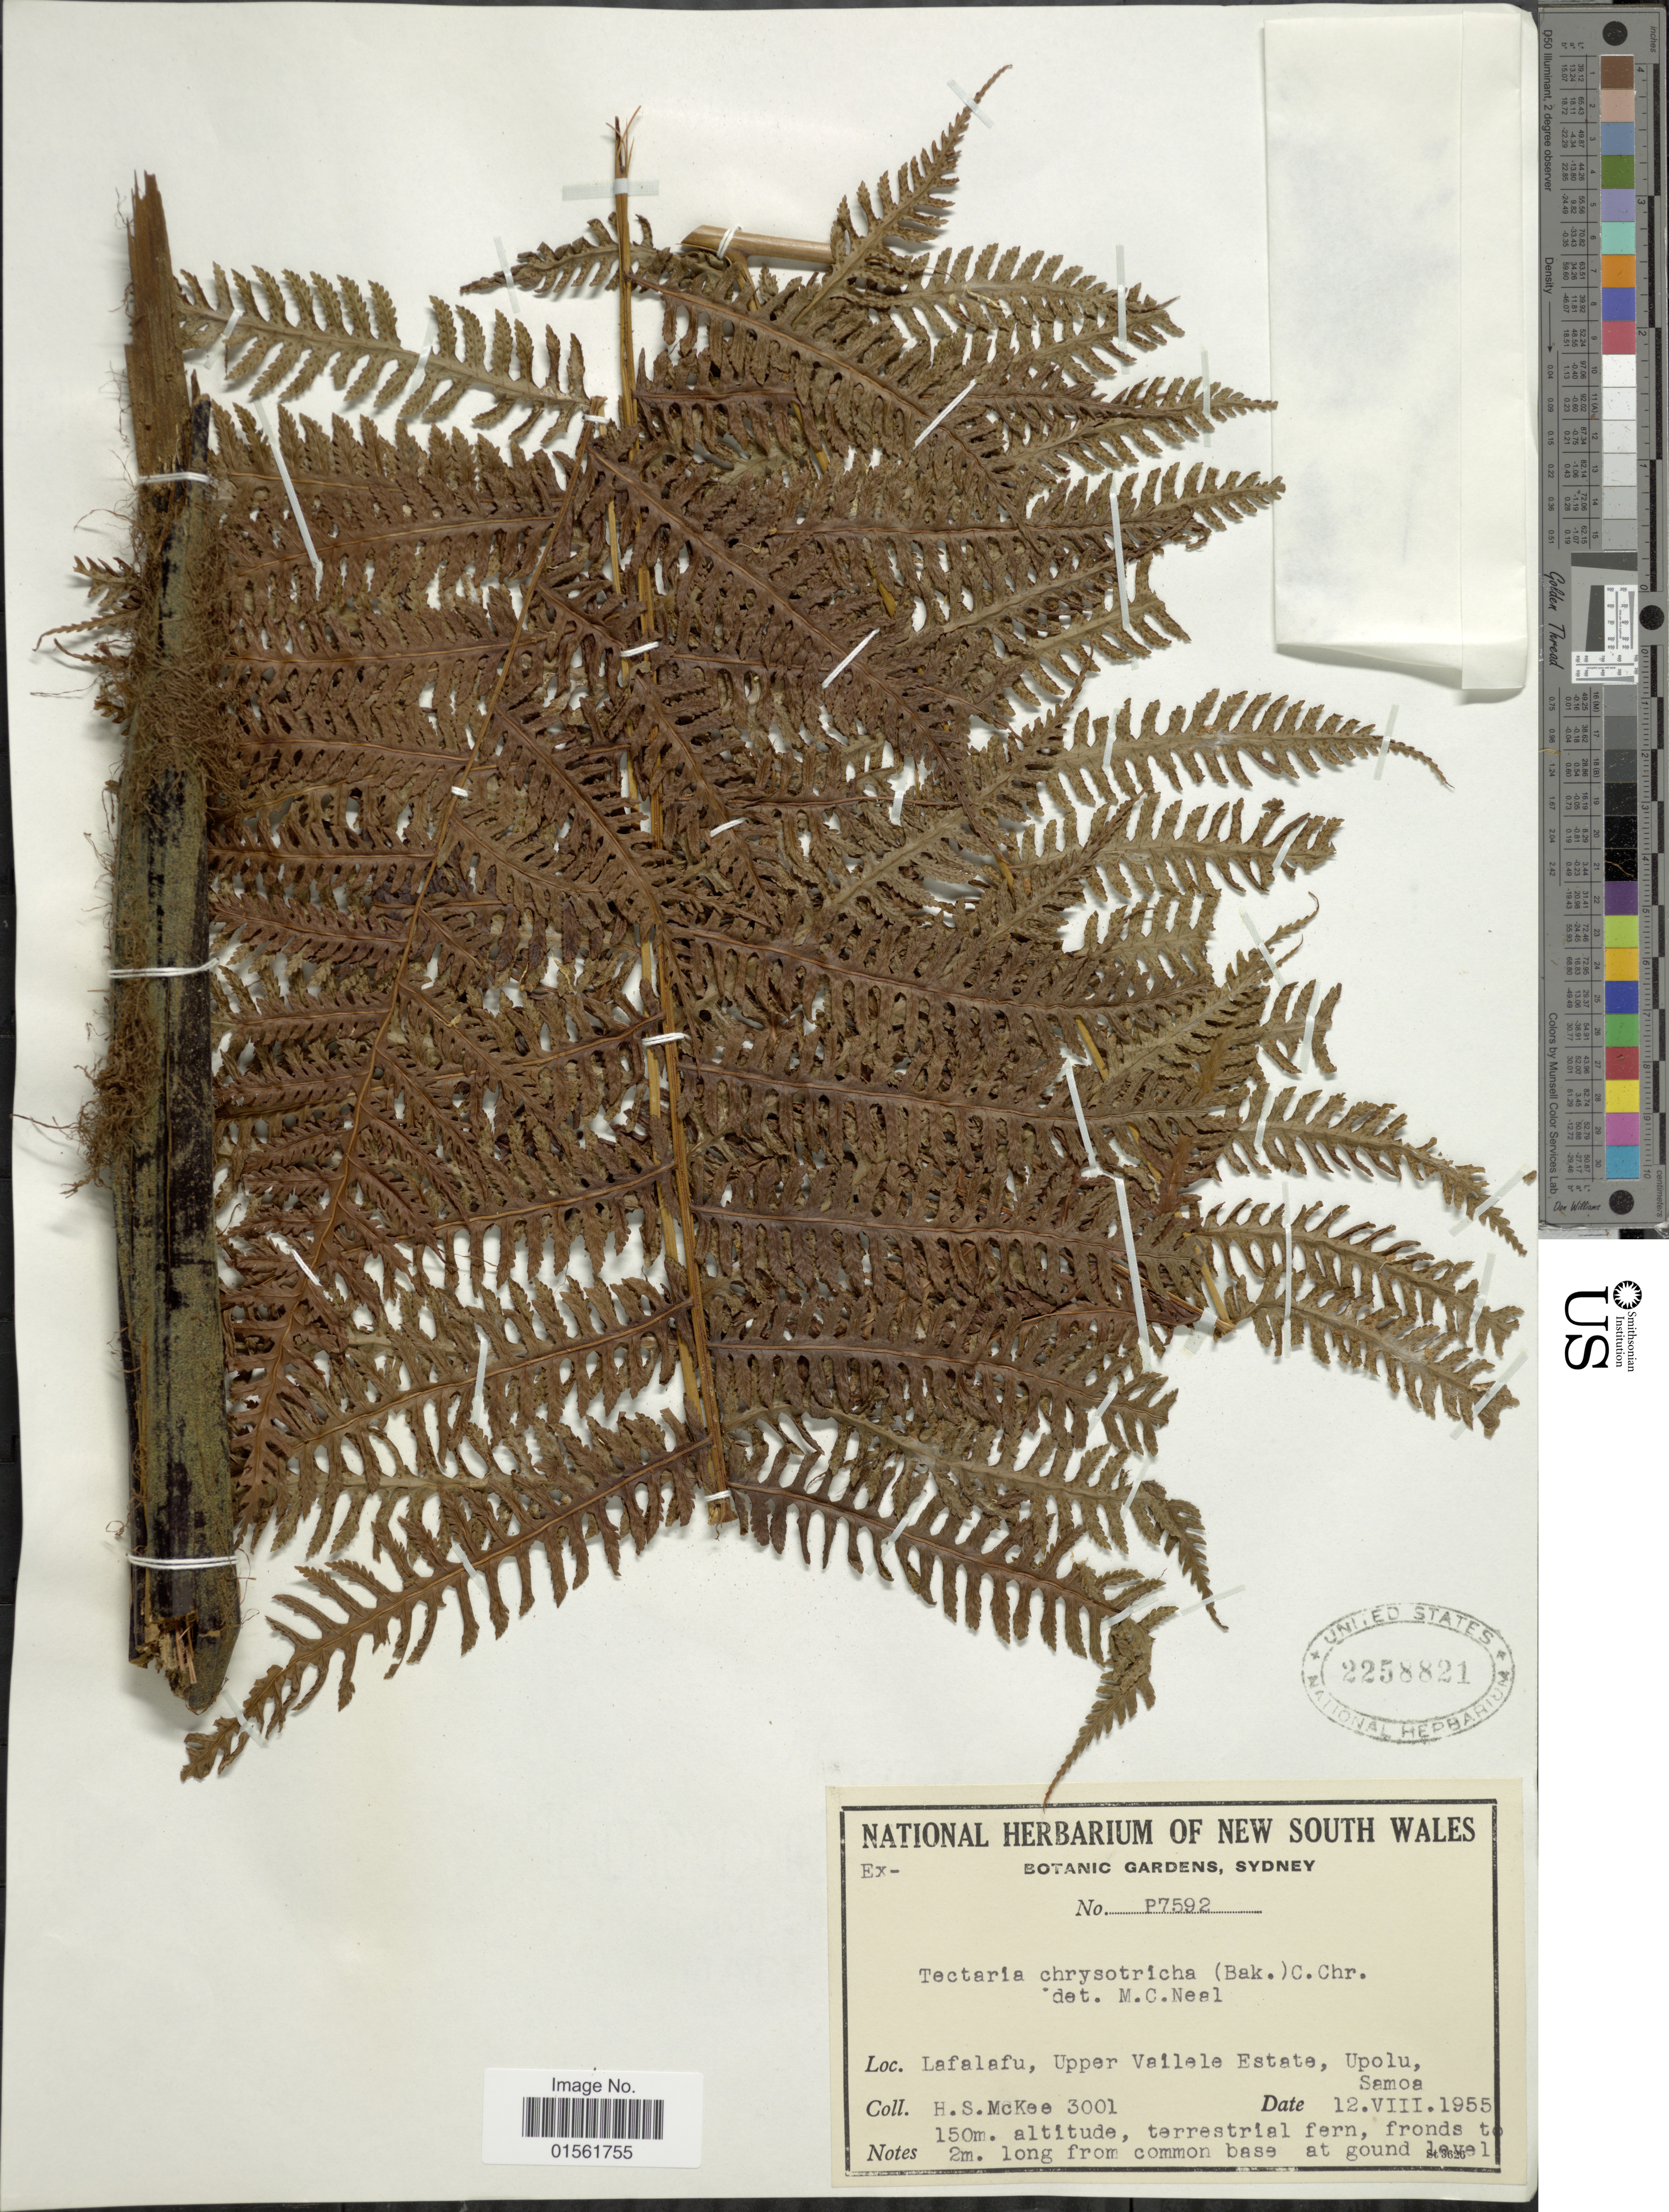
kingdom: Plantae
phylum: Tracheophyta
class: Polypodiopsida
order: Polypodiales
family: Dryopteridaceae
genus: Pleocnemia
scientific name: Pleocnemia cumingiana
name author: C. Presl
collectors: H. S. McKee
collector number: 3001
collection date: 1955-08-12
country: Samoa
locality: Lafalafu, Upper Vailele Estate, Upolu, Samoa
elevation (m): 150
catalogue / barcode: US 2258821